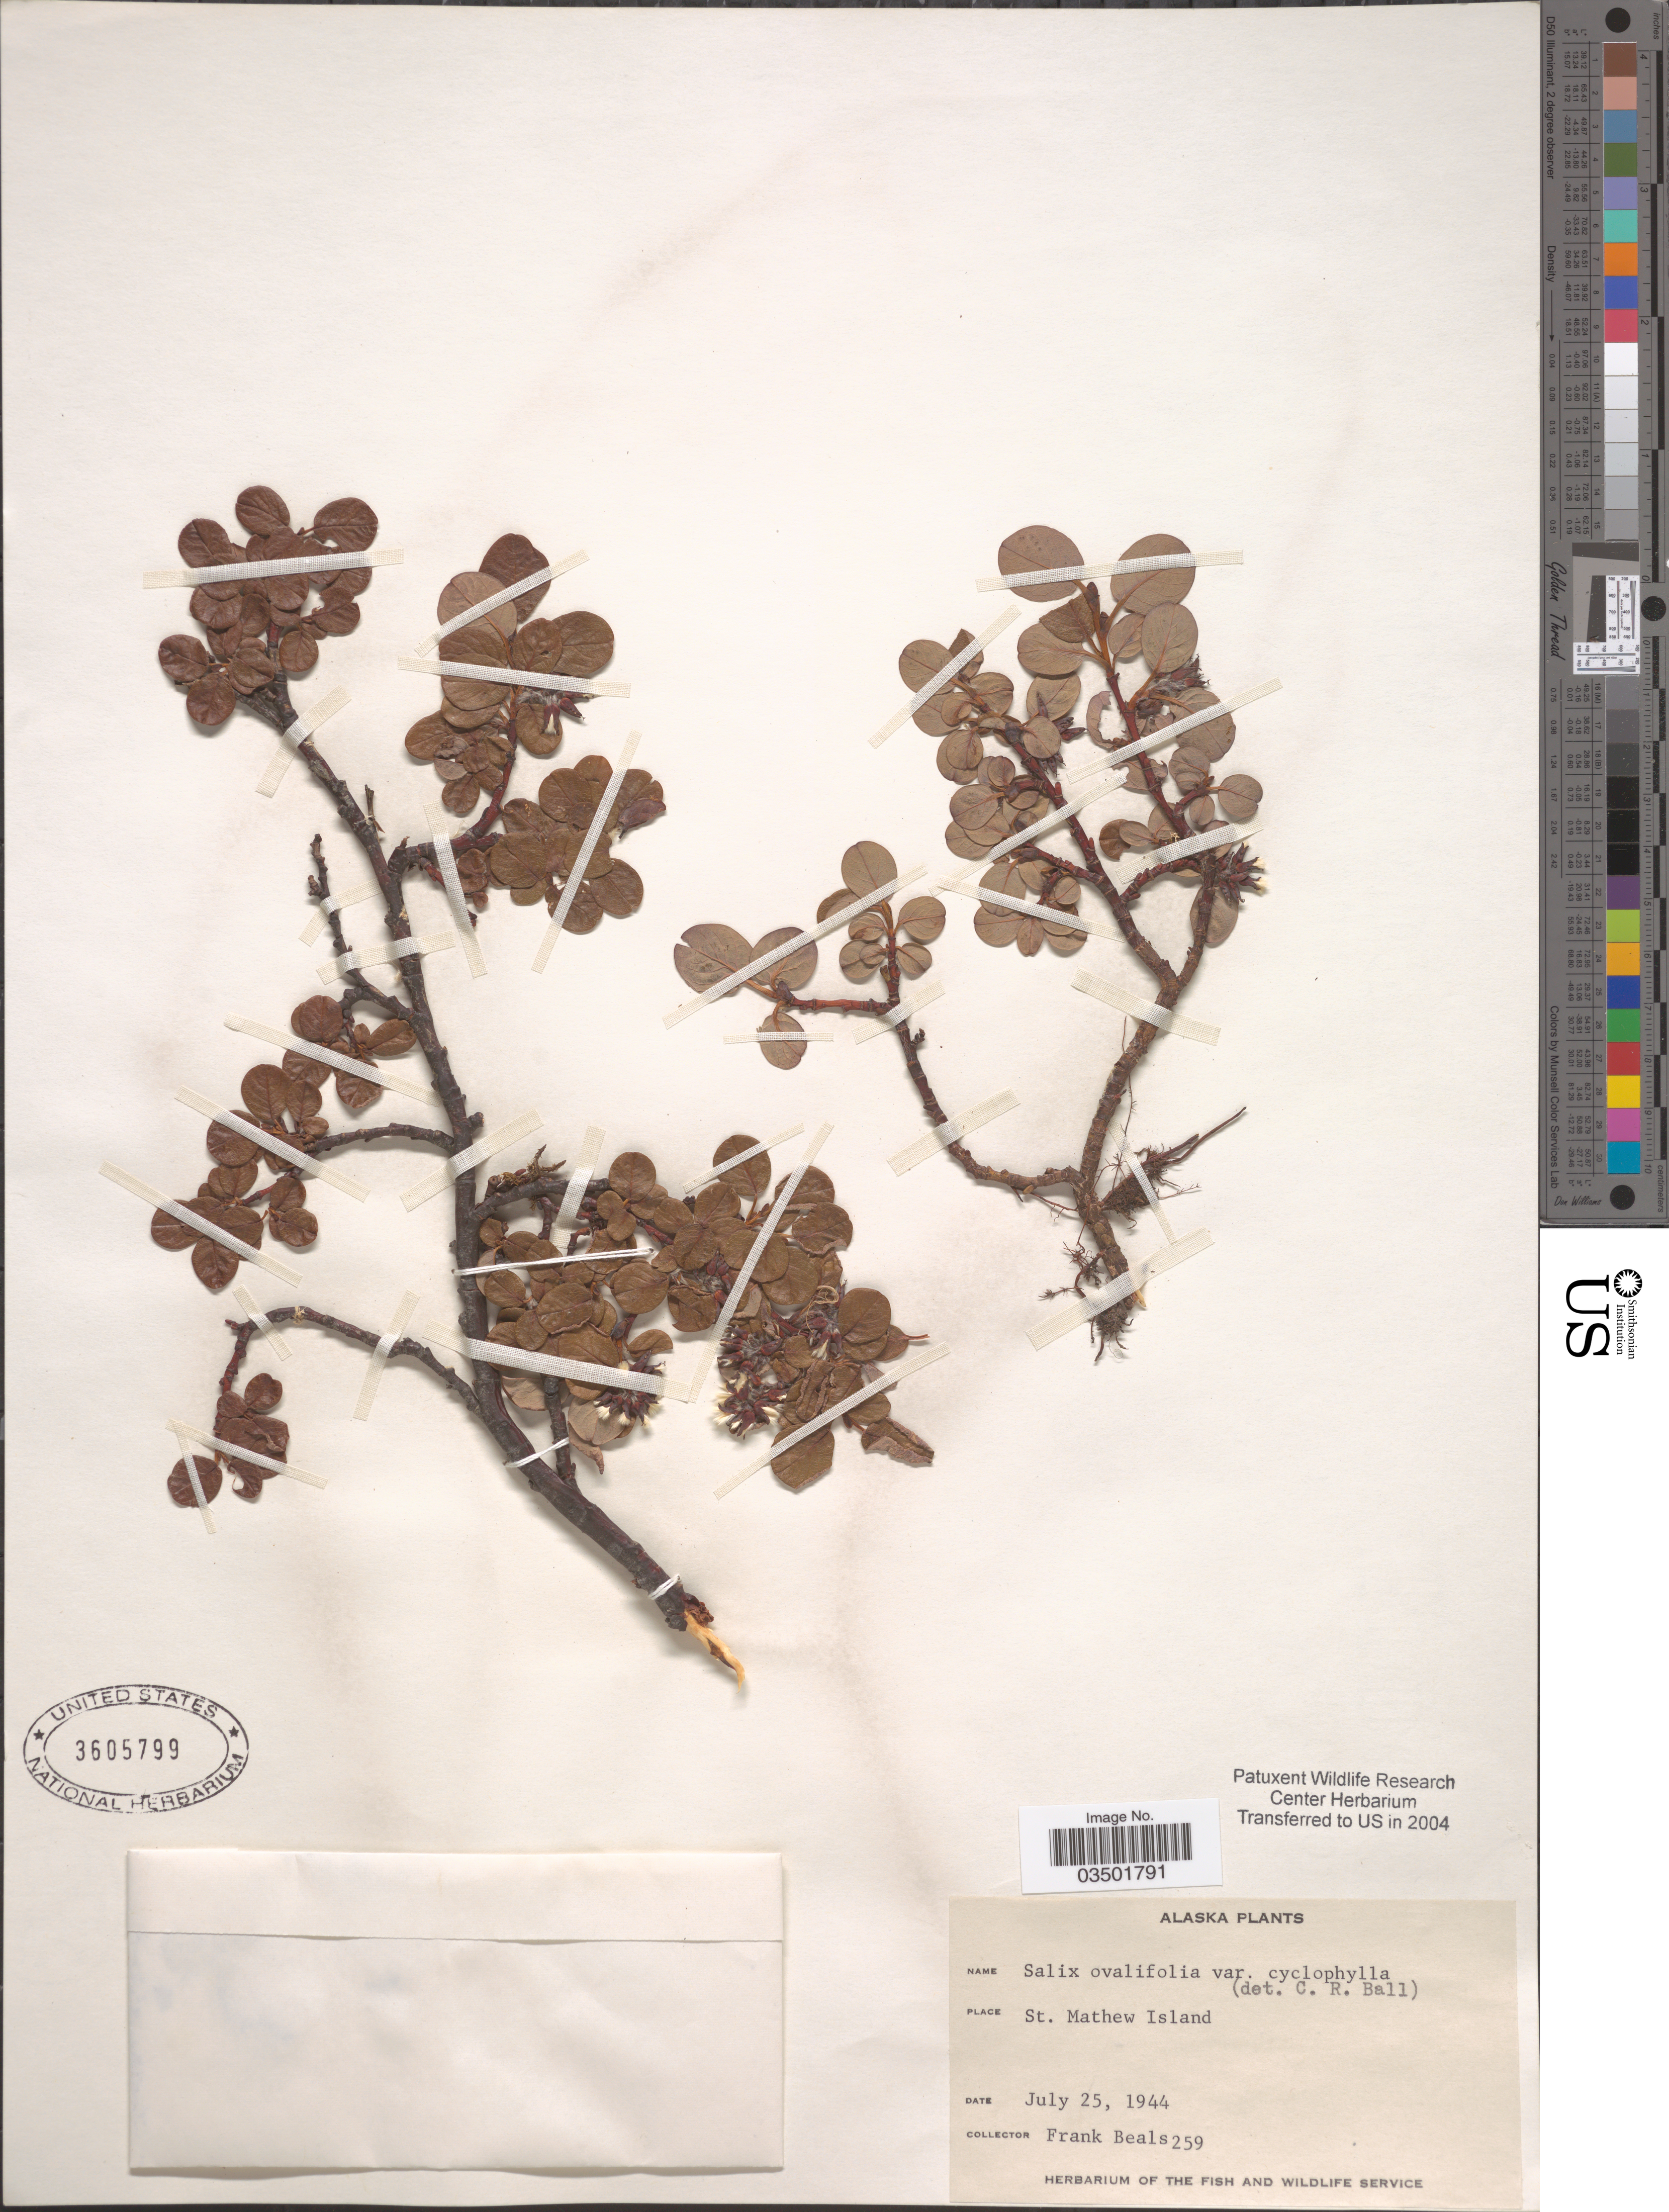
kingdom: Plantae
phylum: Tracheophyta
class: Magnoliopsida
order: Malpighiales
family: Salicaceae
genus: Salix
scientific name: Salix ovalifolia var. cyclophylla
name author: (Rydb.) C.R. Ball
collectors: F. Beals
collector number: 259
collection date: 1944-07-25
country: United States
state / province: Alaska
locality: St. Mathew Island.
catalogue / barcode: US 3605799